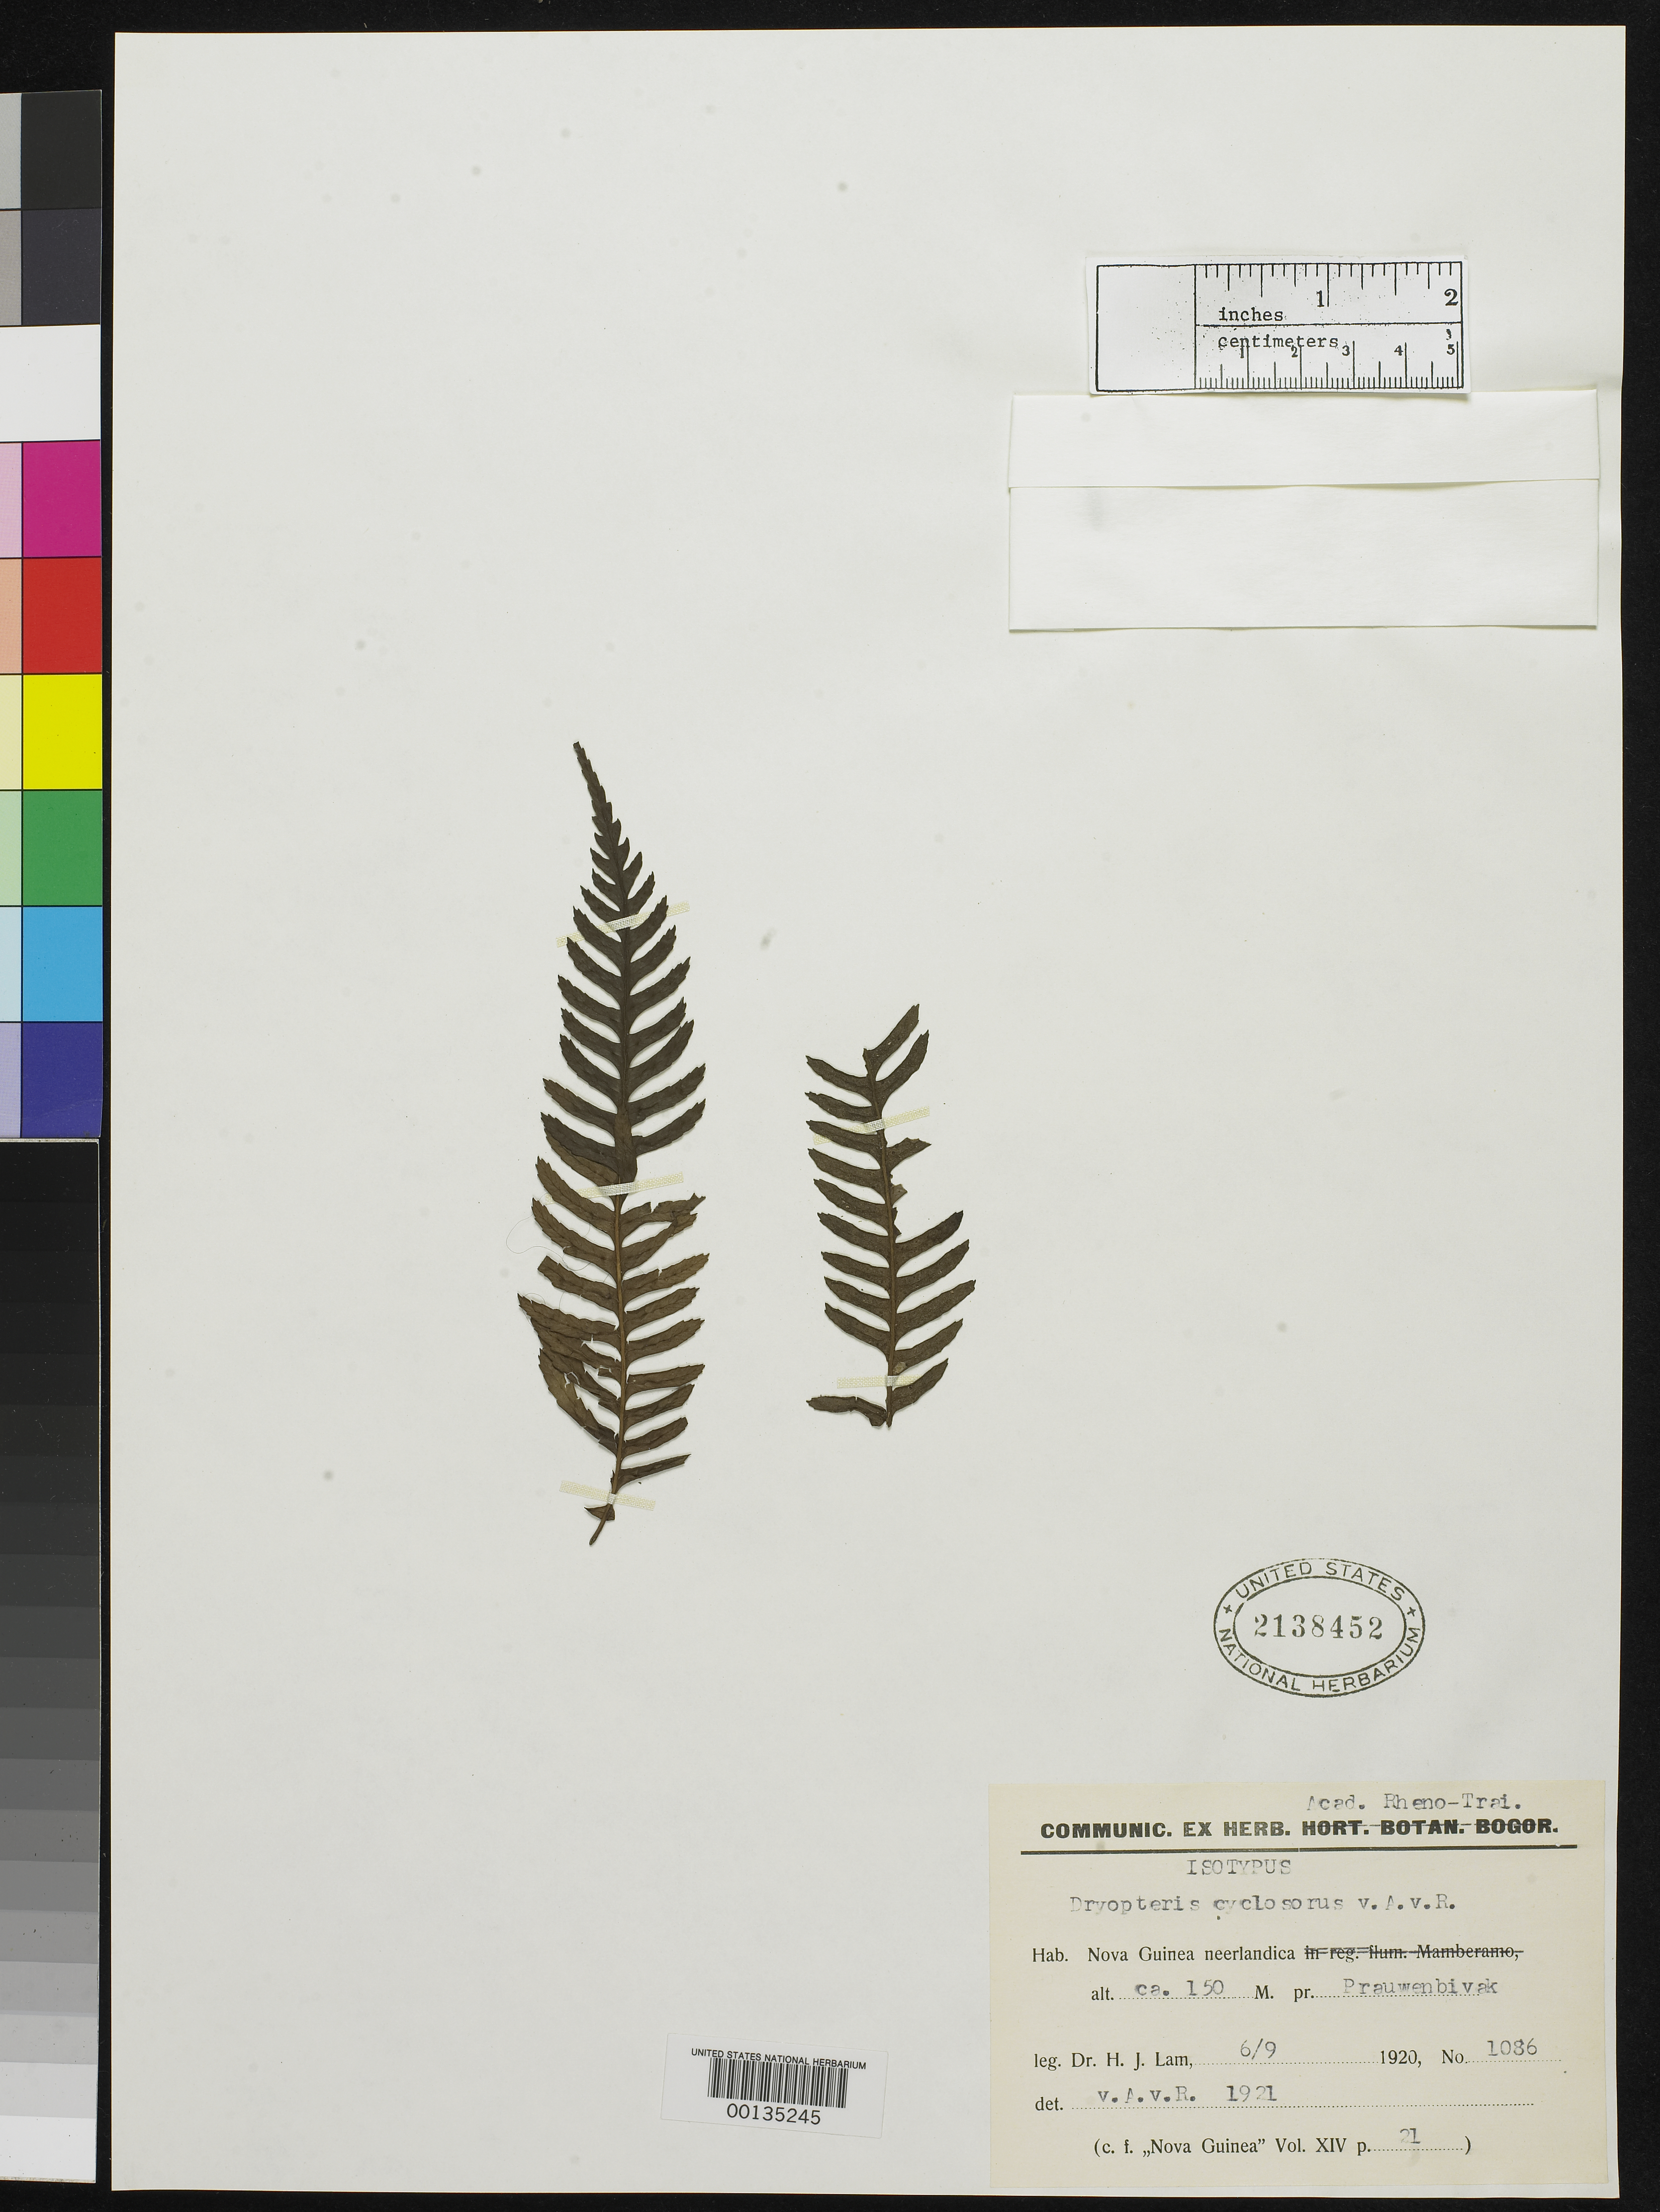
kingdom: Plantae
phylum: Tracheophyta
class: Polypodiopsida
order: Polypodiales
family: Dryopteridaceae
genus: Dryopteris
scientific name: Dryopteris cyclosorus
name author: Alderw.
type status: Isotype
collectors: H. J. Lam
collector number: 1086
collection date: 1920-09-21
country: Indonesia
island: New Guinea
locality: Nova Guinea neerlandica, pr. Doormanrivier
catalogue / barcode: US 2138452